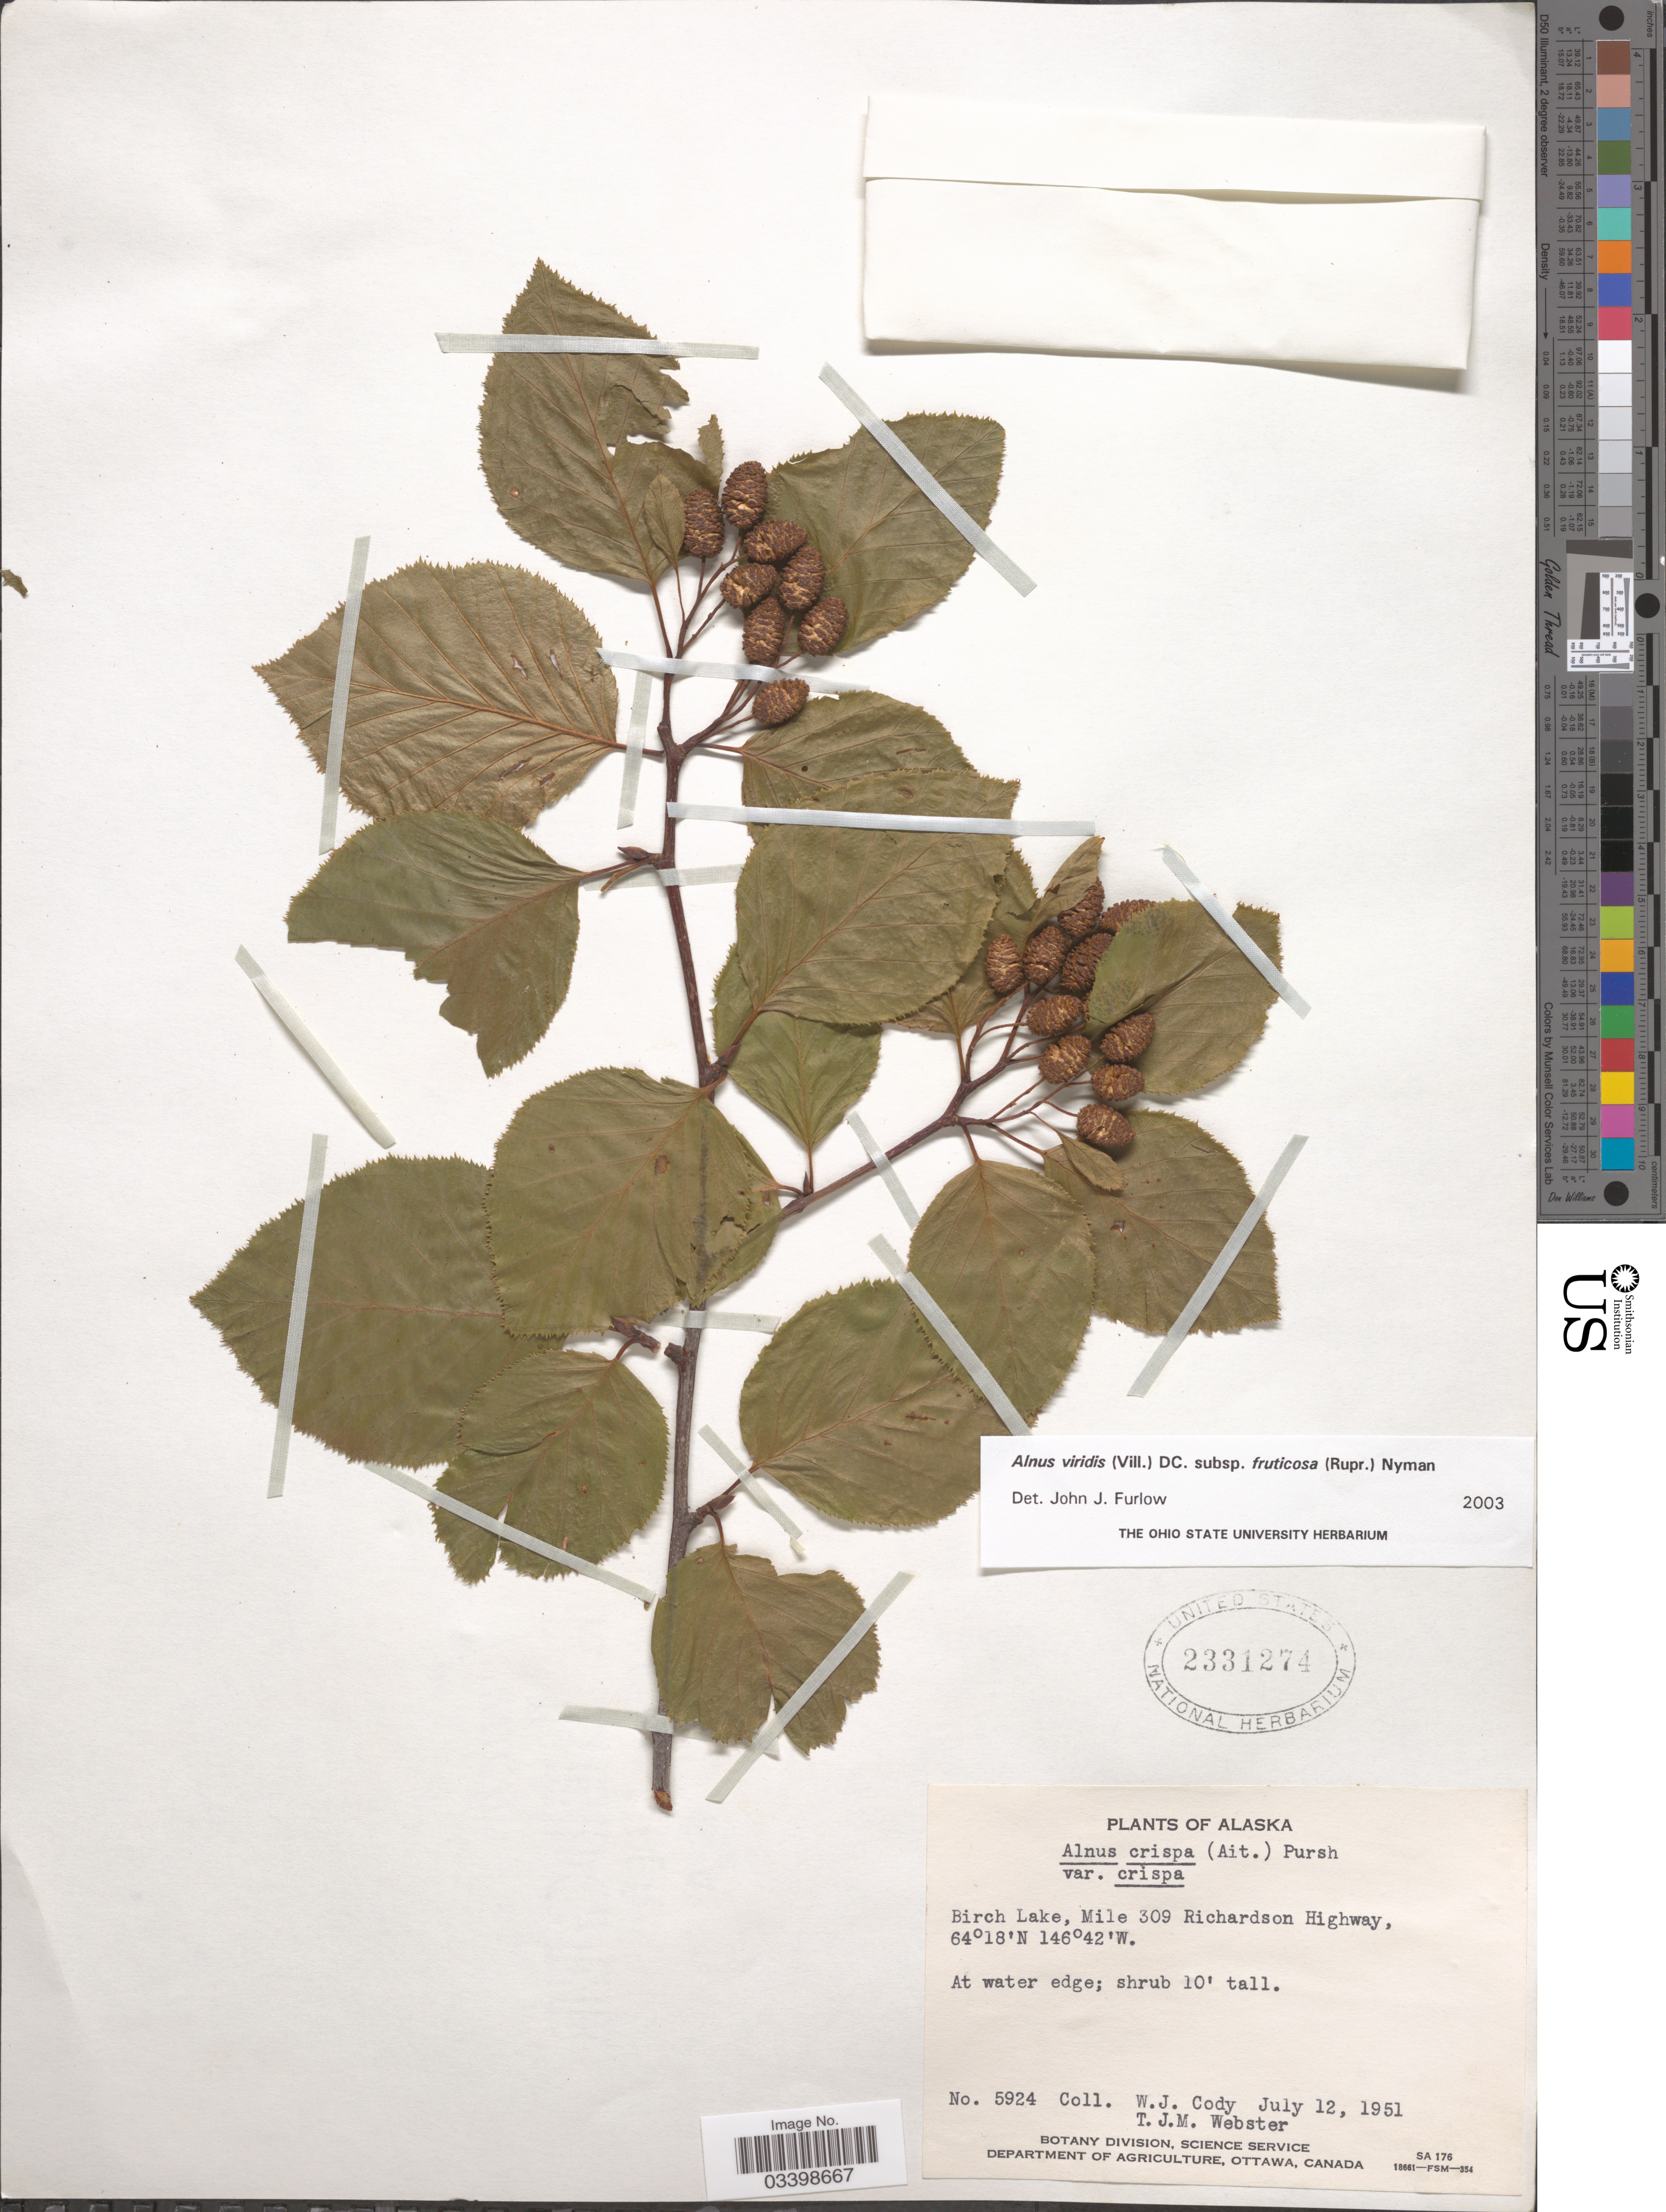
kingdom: Plantae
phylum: Tracheophyta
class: Magnoliopsida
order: Fagales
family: Betulaceae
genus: Alnus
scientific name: Alnus viridis subsp. fruticosa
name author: (Rupr.) Nyman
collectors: W. Cody & T. J. Webster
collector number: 5924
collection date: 1951-07-12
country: United States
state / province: Alaska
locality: Birch Lake, Mile 309 Richardson Highway.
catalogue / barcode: US 2331274